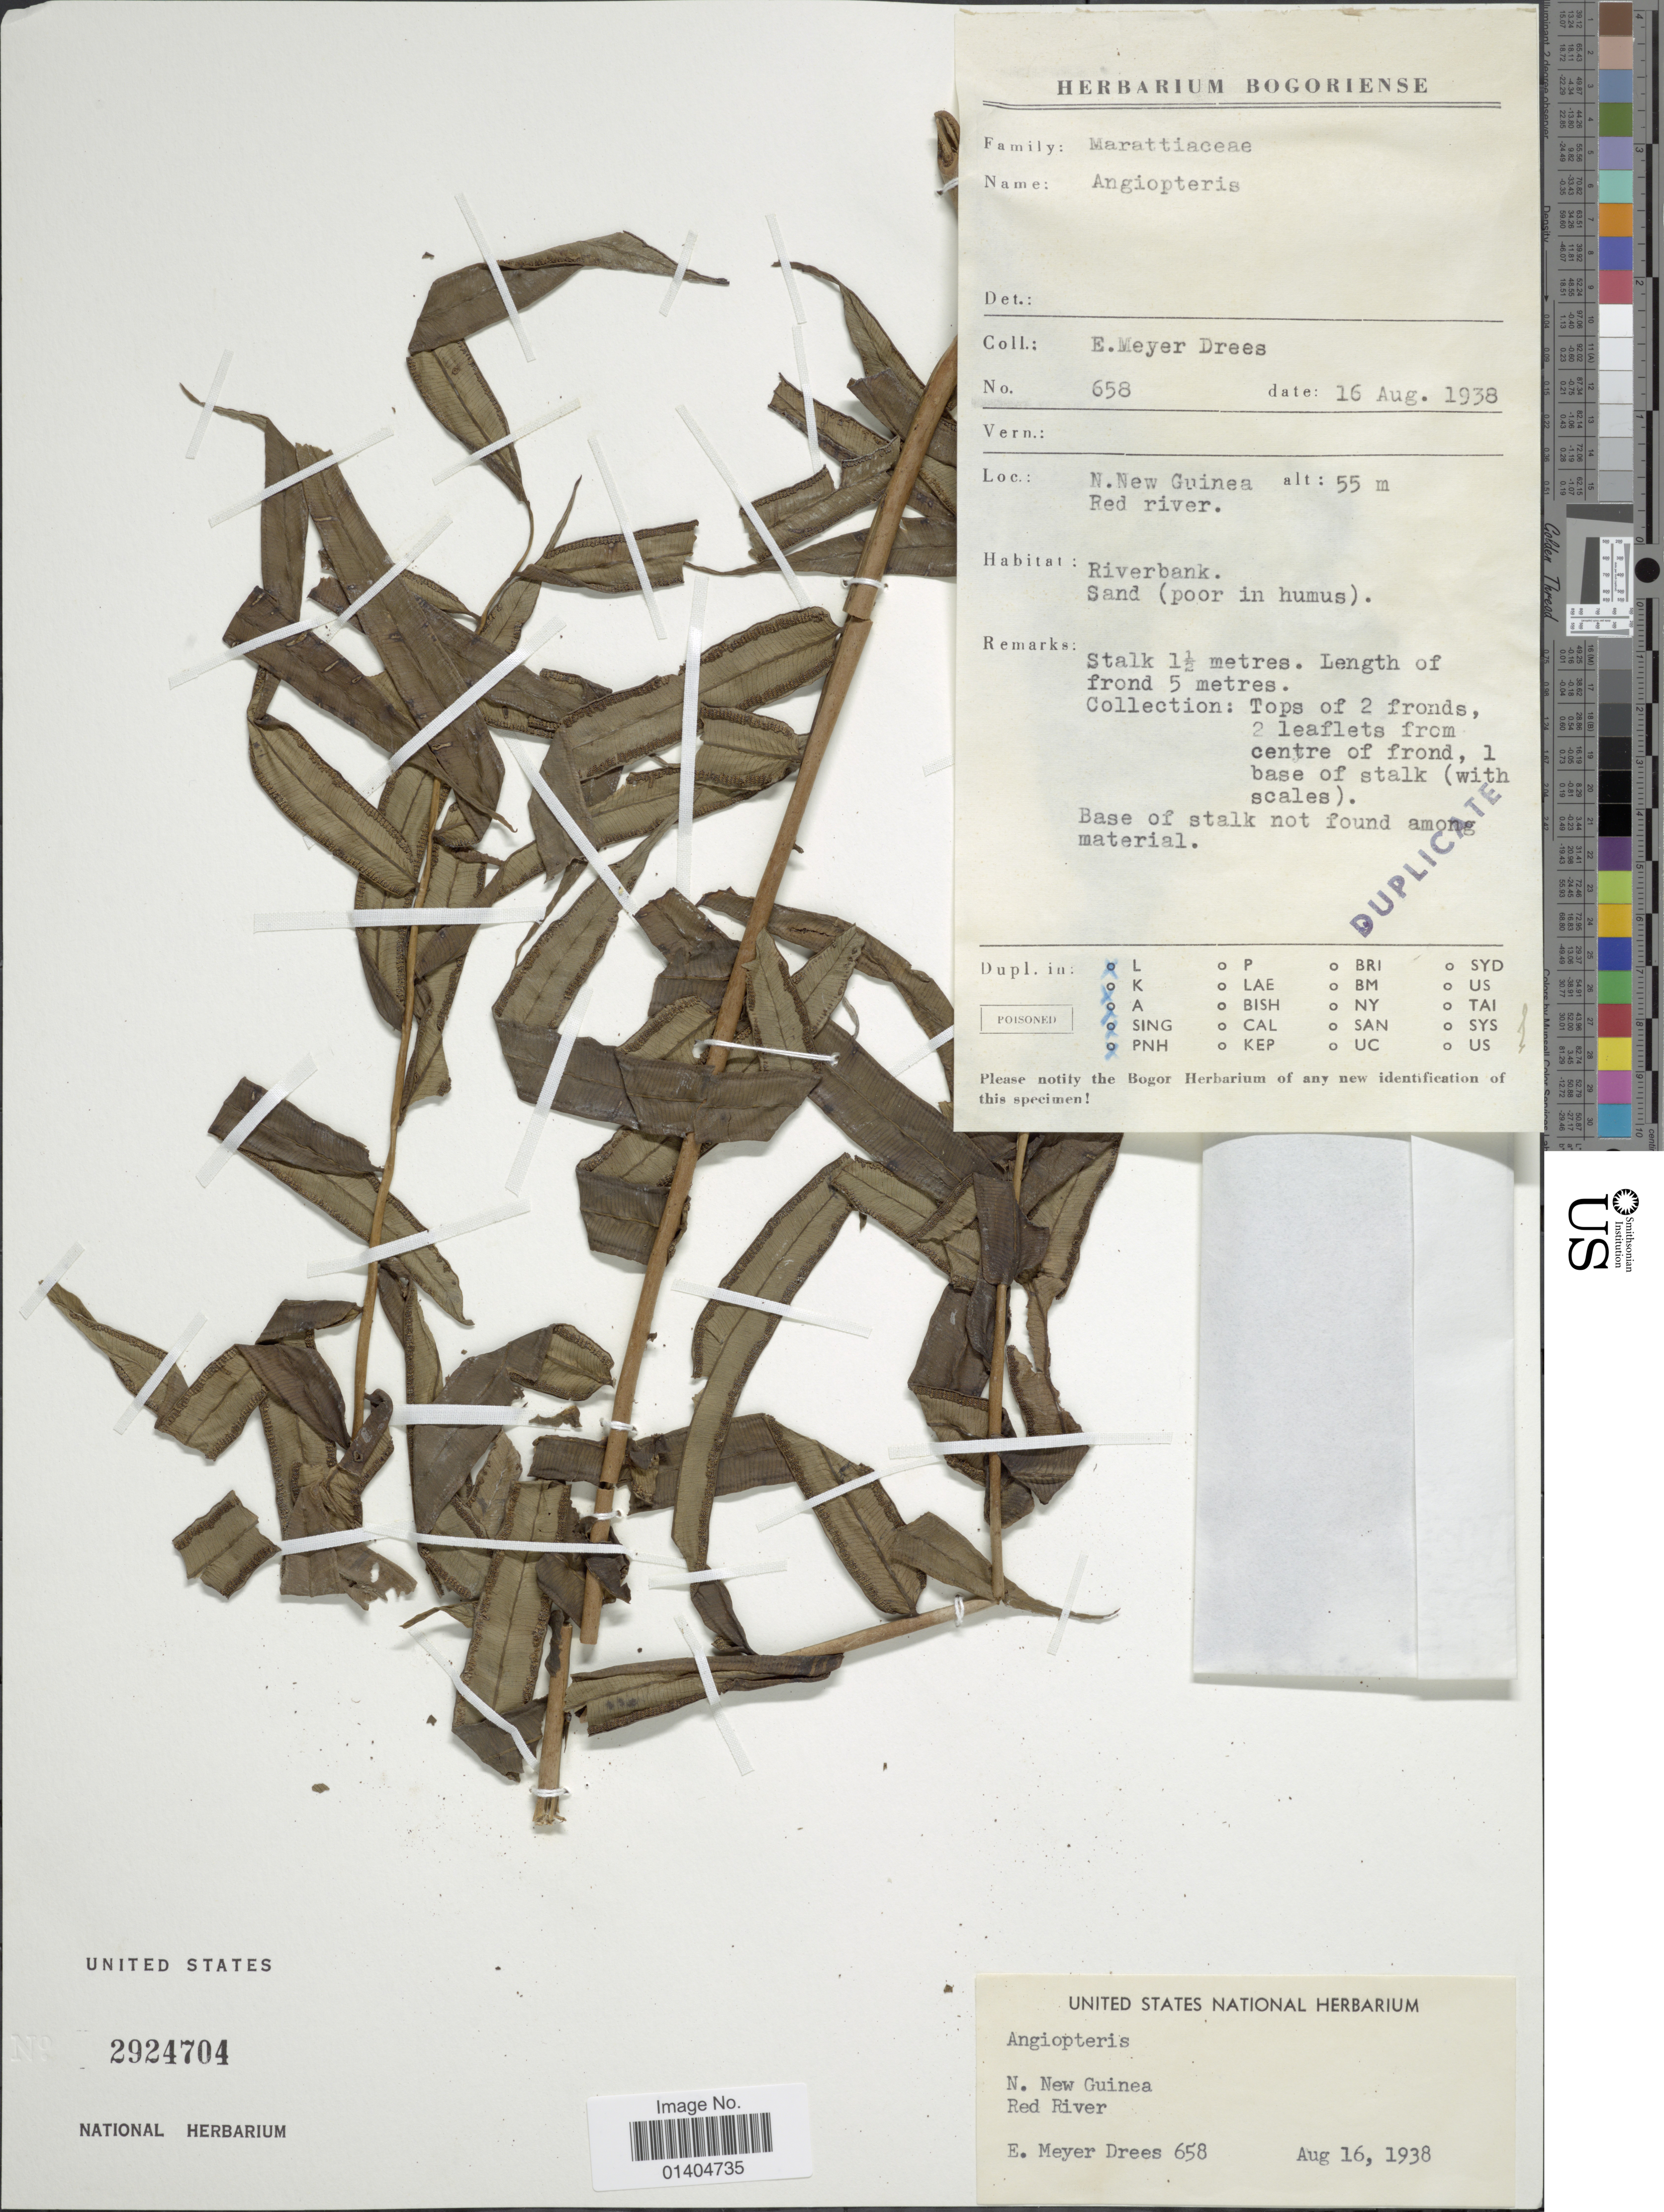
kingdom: Plantae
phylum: Tracheophyta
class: Polypodiopsida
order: Marattiales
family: Marattiaceae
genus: Angiopteris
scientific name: Angiopteris sp.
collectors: E. Meijer-Drees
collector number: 658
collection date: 1938-08-16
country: Papua New Guinea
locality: N. New Guinea Red River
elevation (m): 55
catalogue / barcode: US 2924704